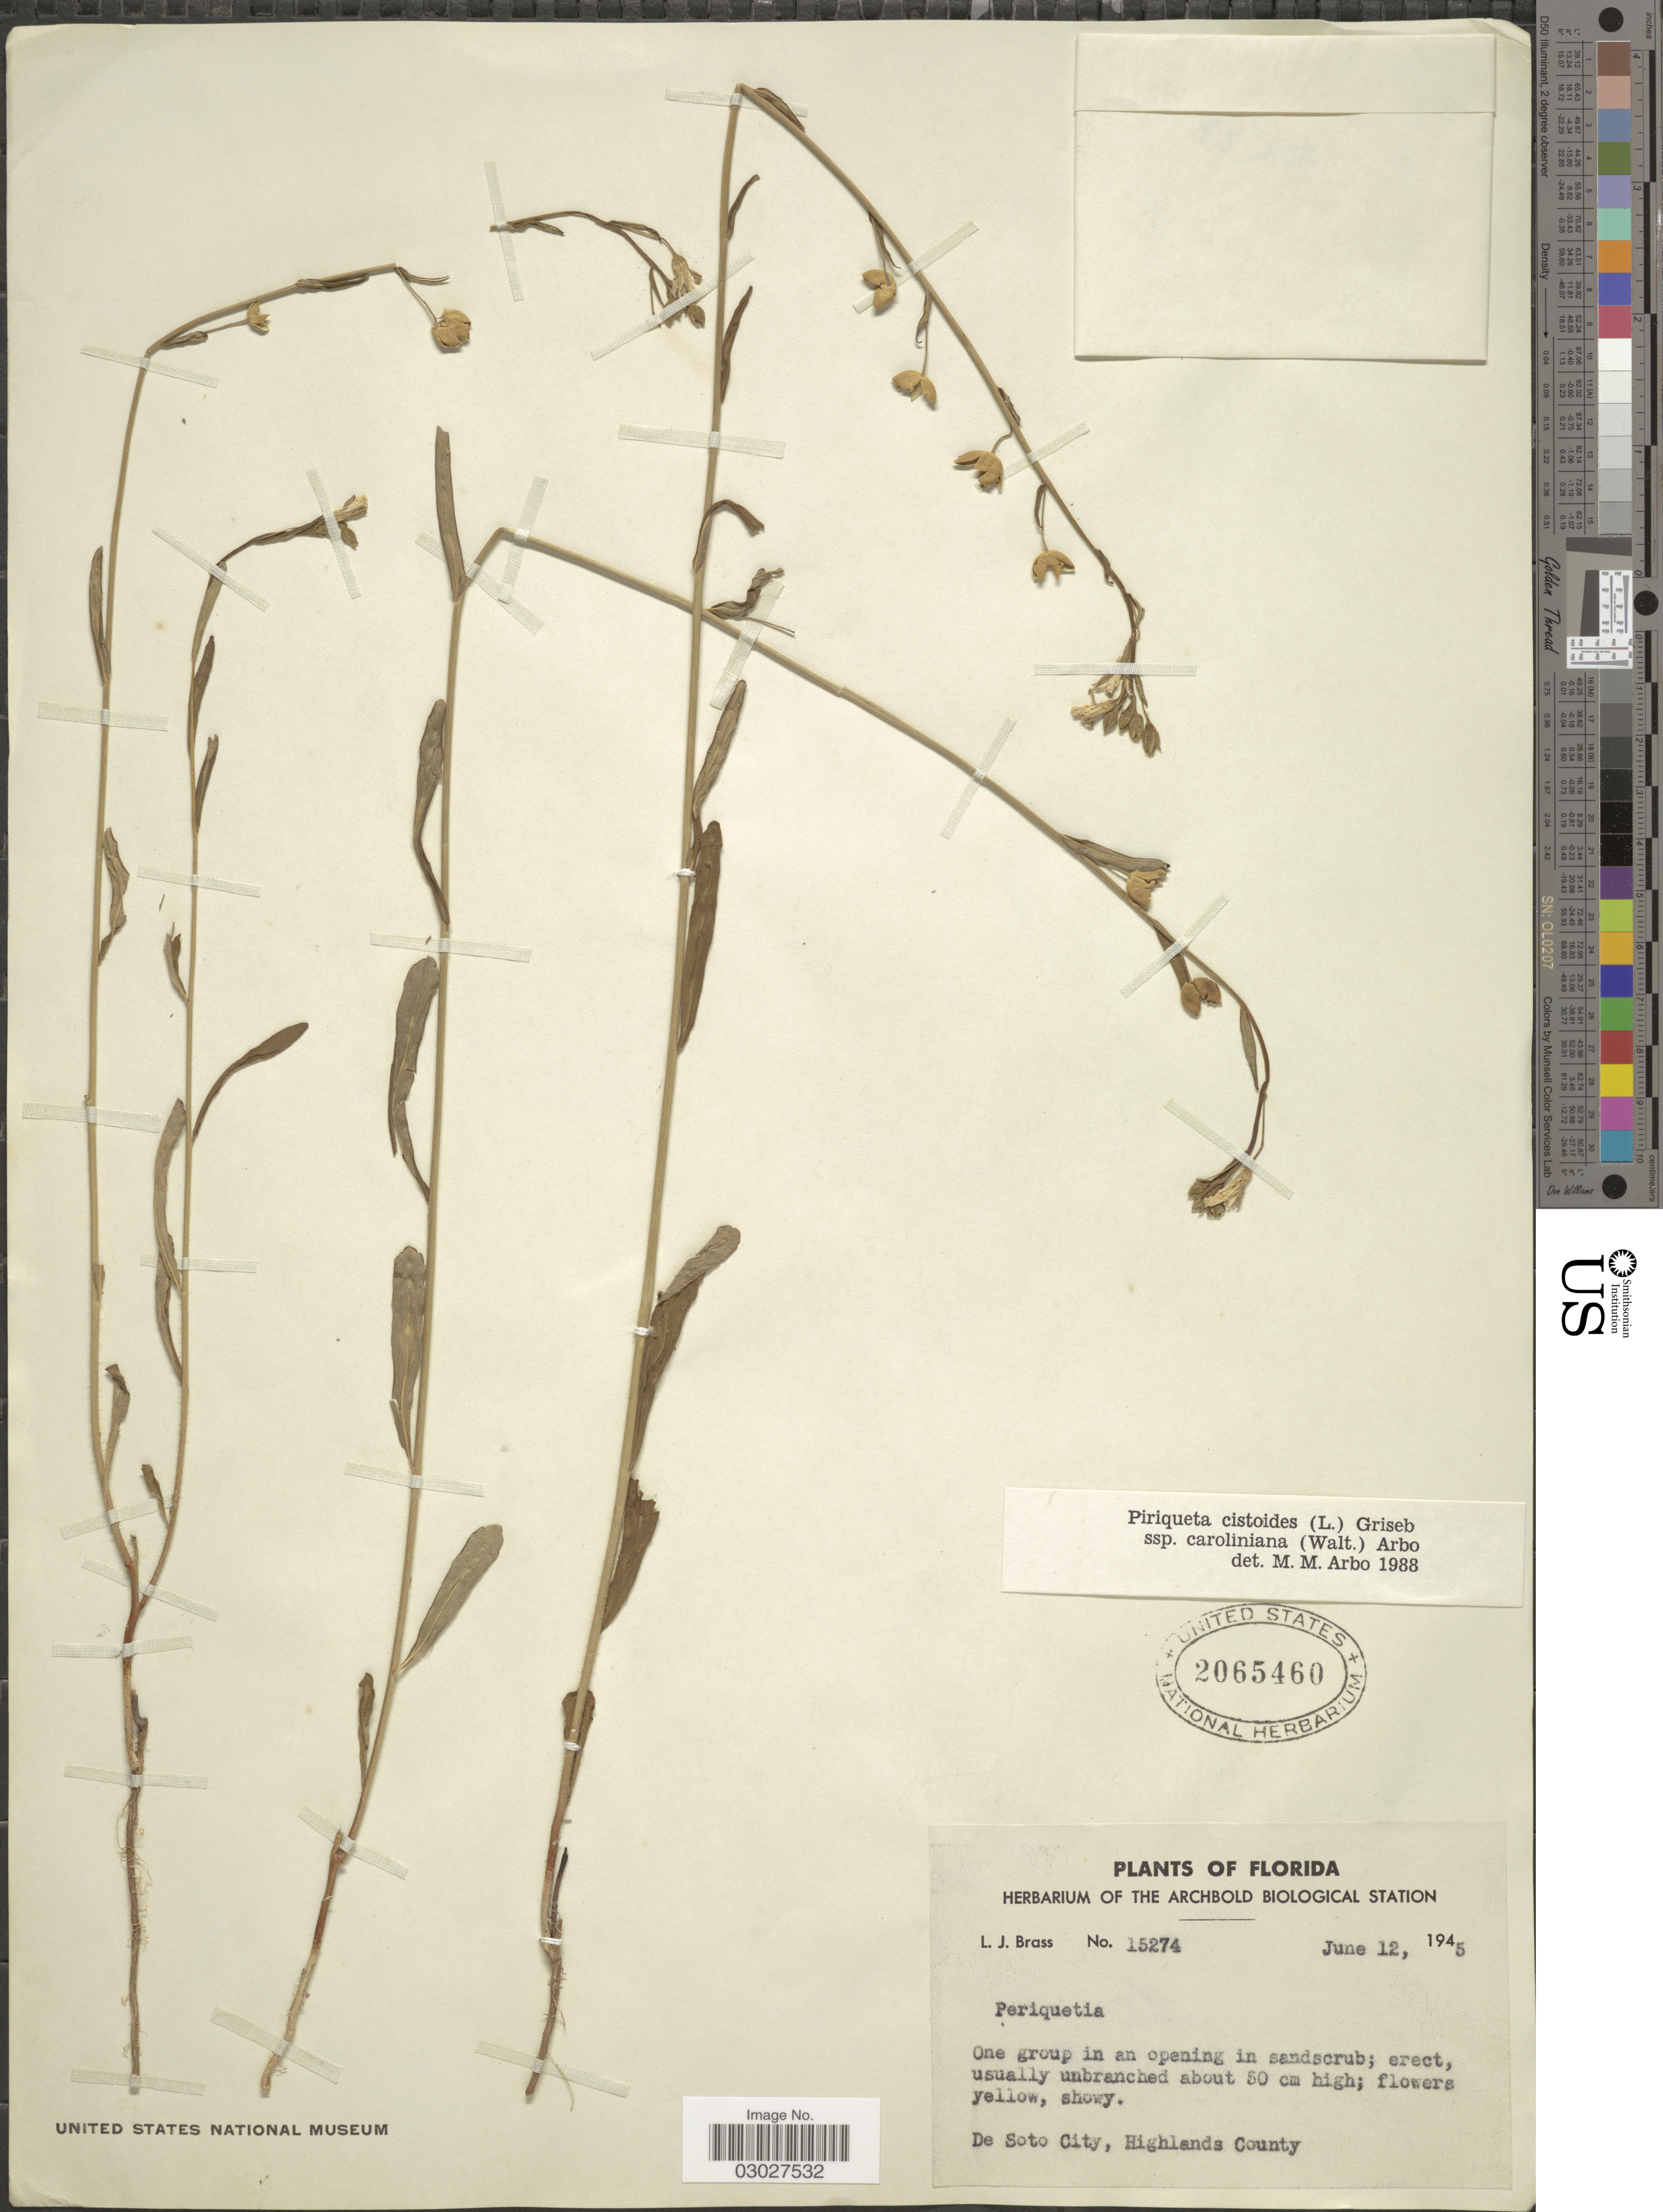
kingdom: Plantae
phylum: Tracheophyta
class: Magnoliopsida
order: Malpighiales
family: Turneraceae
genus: Piriqueta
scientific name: Piriqueta cistoides subsp. caroliniana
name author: (Walter) Arbo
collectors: L. J. Brass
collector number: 15274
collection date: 1945-06-12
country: United States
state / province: Florida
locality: De Soto City, Highlands County.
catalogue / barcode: US 2065460